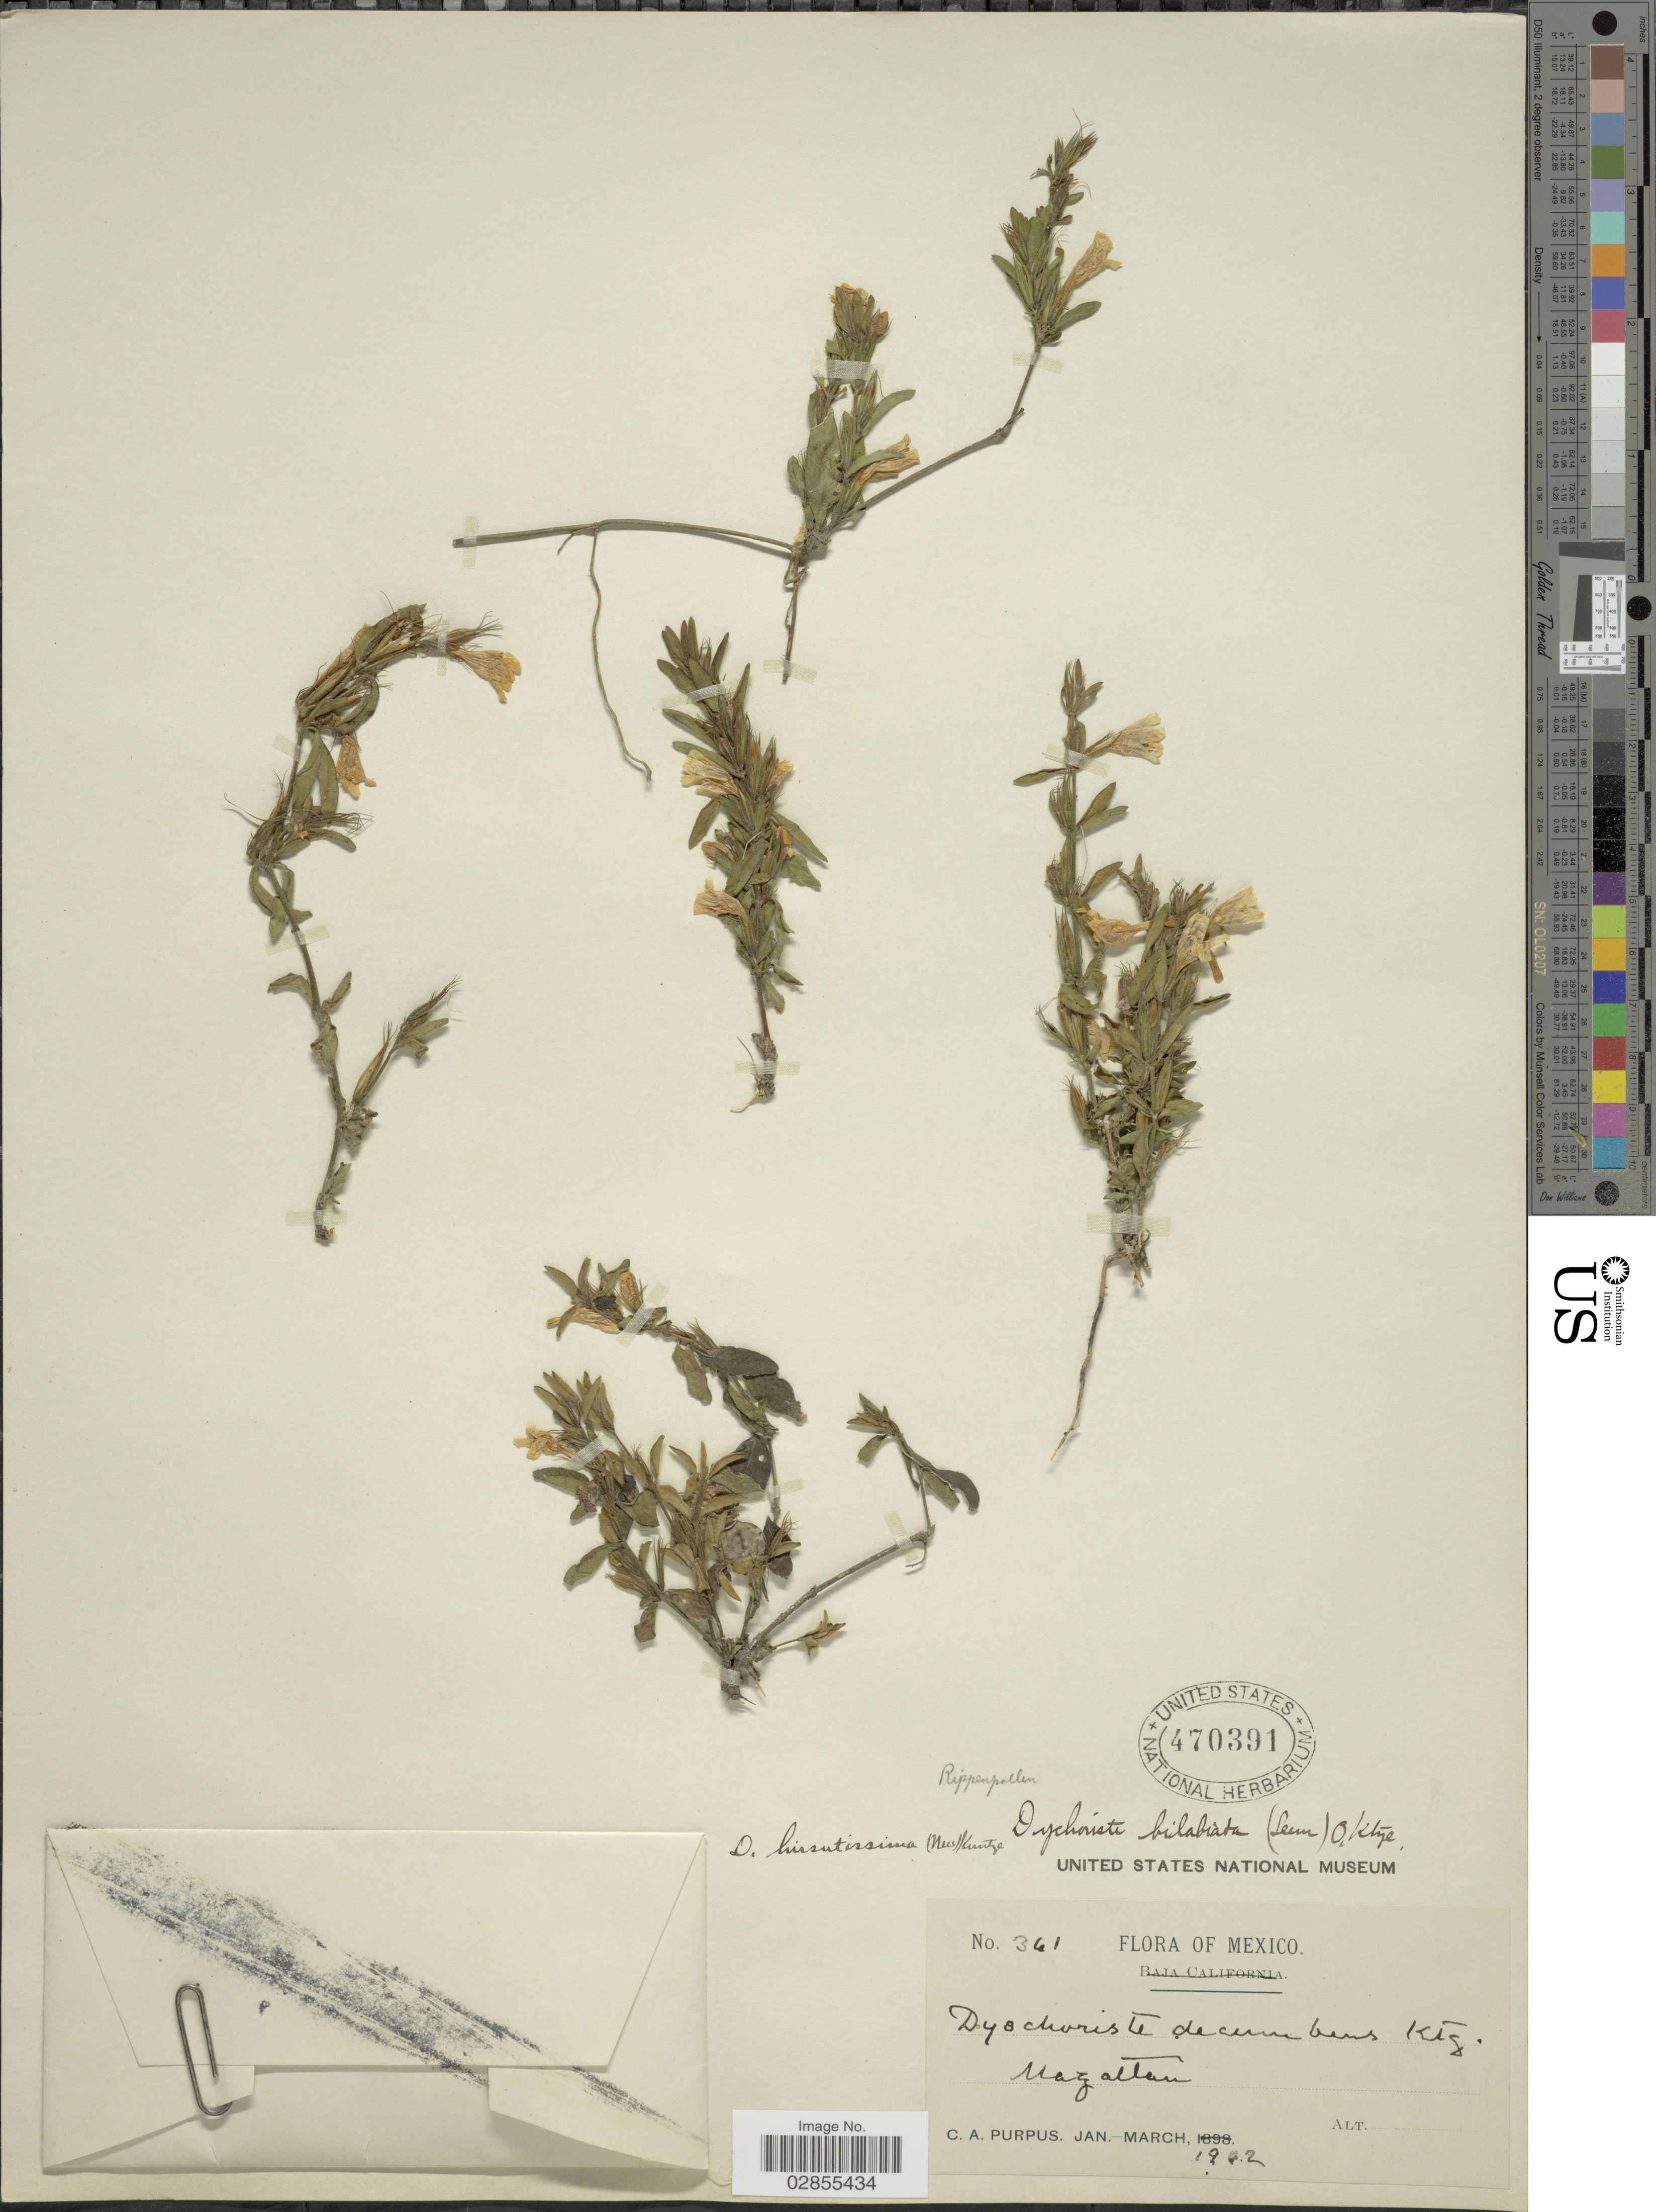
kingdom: Plantae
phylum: Tracheophyta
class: Magnoliopsida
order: Lamiales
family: Acanthaceae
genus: Dyschoriste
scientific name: Dyschoriste hirsutissima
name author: (Nees) Kuntze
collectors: C. A. Purpus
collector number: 341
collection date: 1942-01/1942-03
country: Mexico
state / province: Sinaloa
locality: Mazatlan.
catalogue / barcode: US 470391